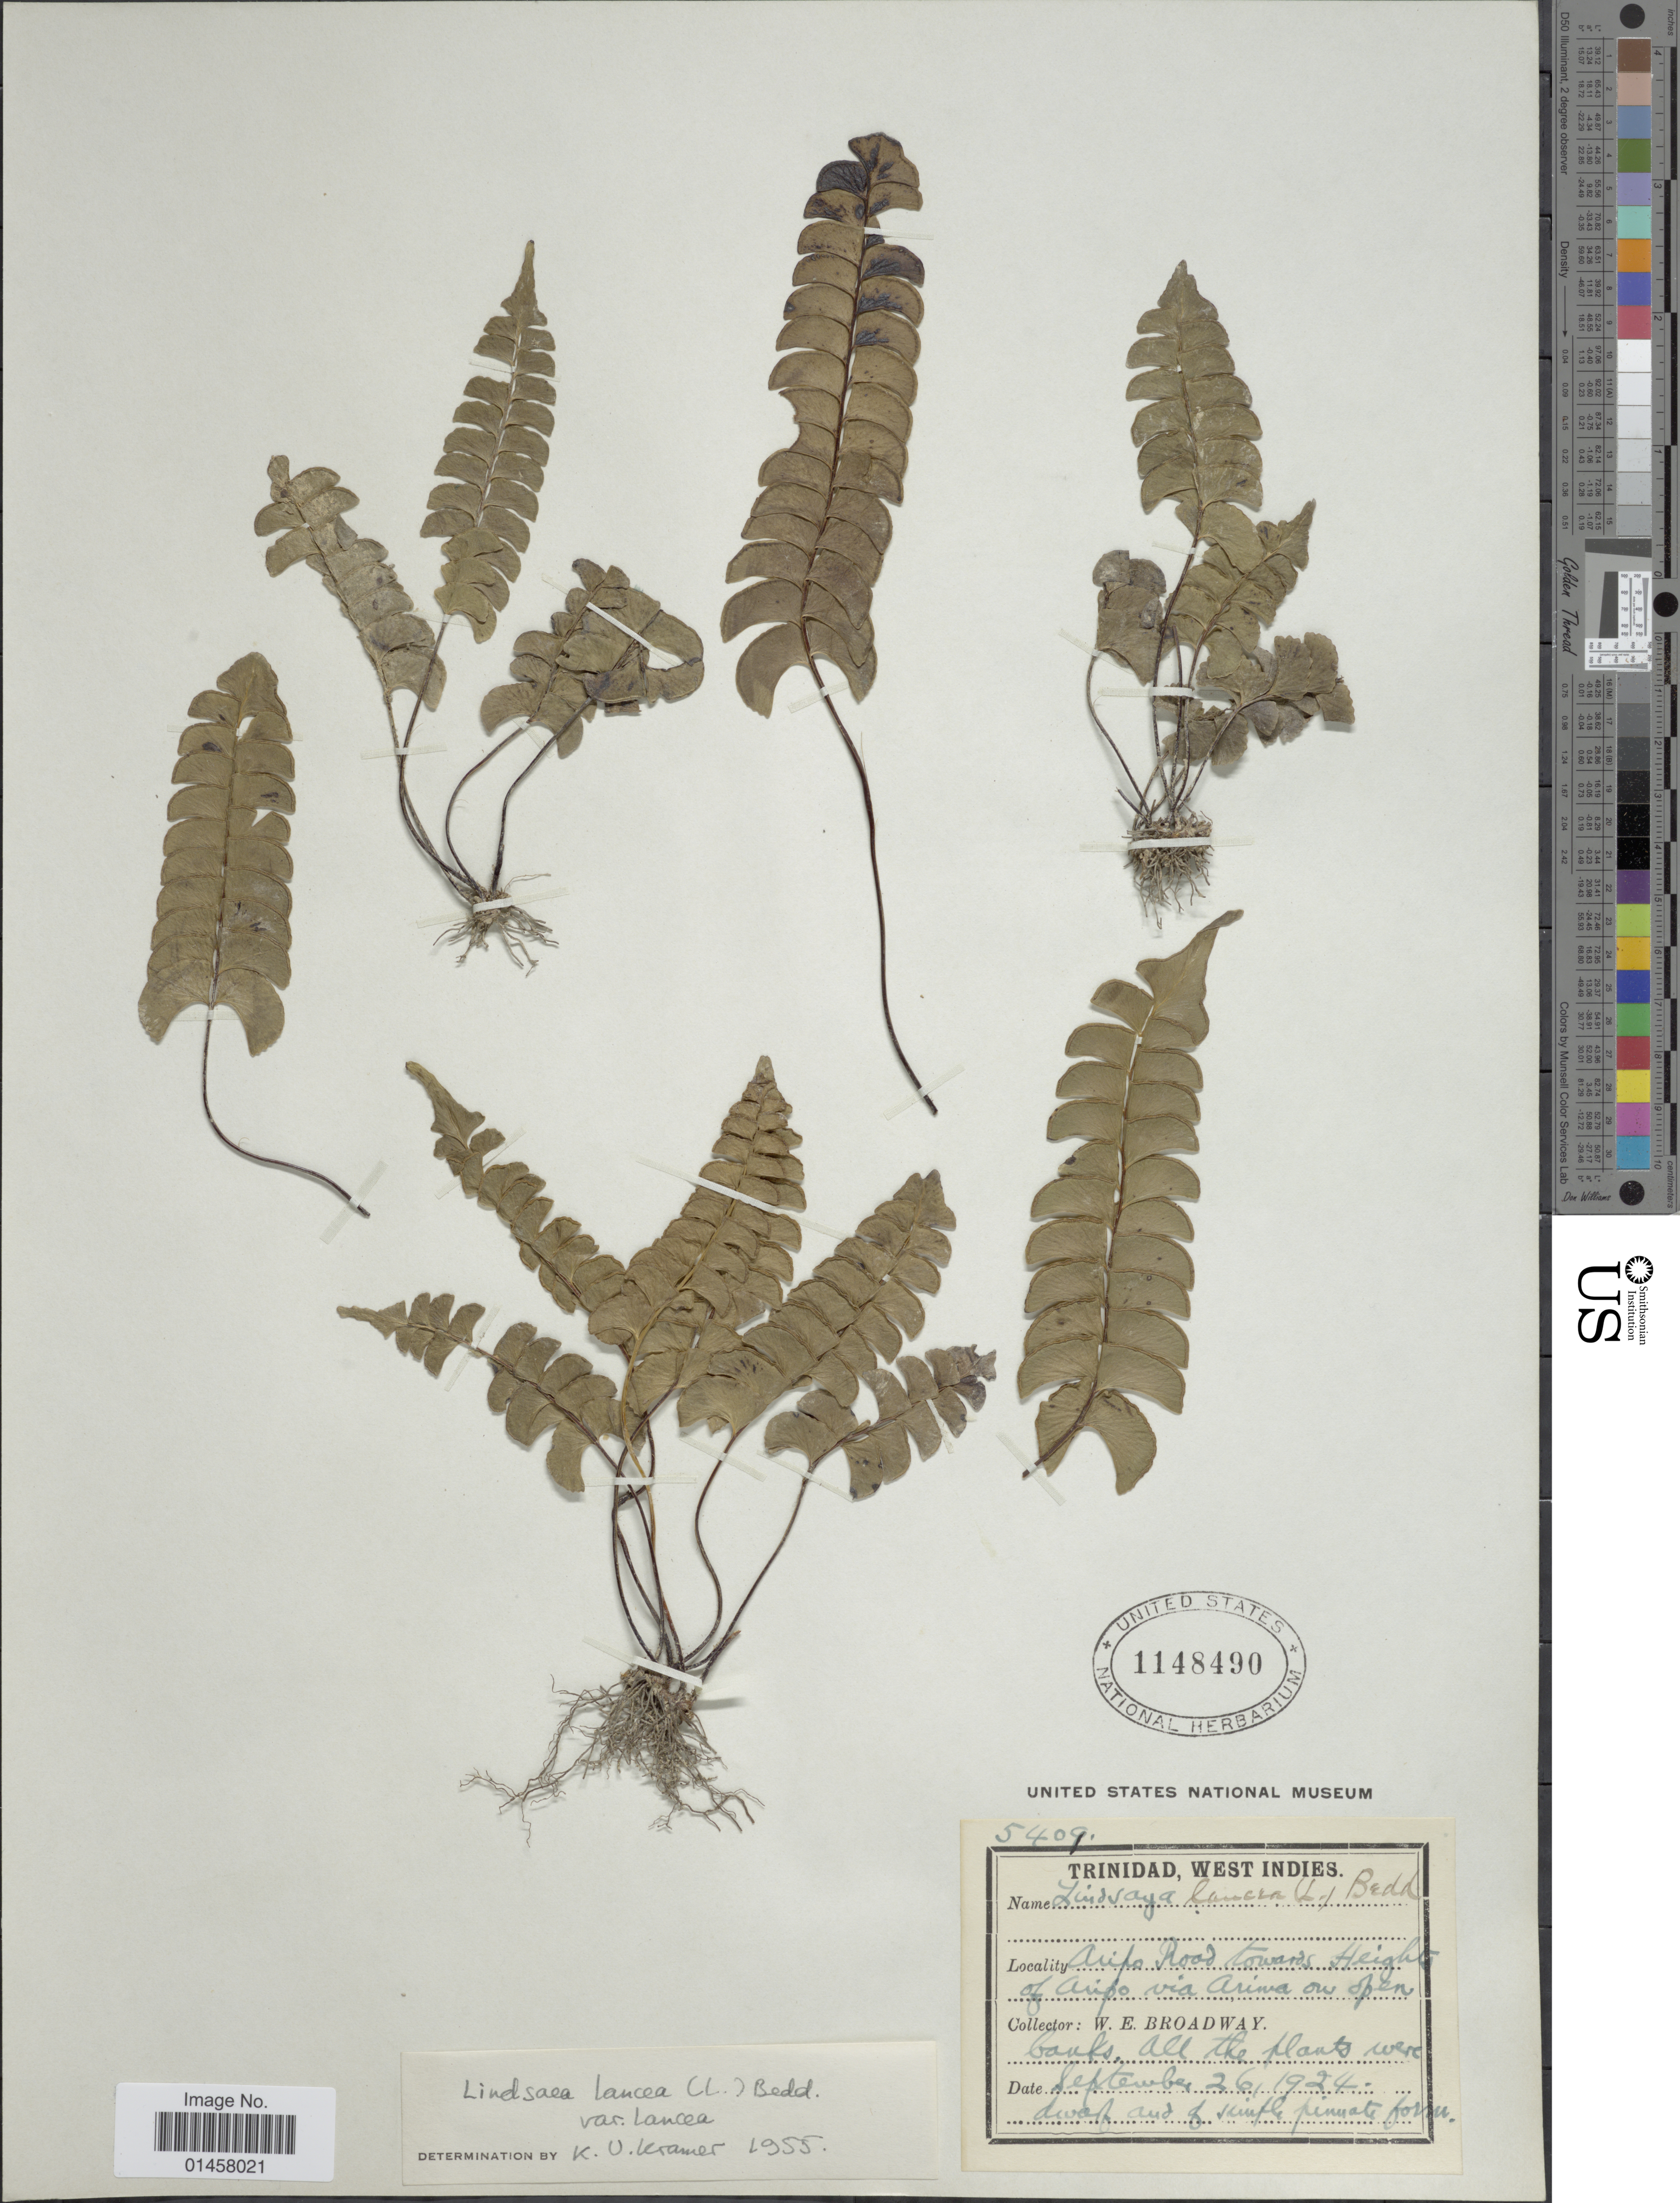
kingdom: Plantae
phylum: Tracheophyta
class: Polypodiopsida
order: Polypodiales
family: Lindsaeaceae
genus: Lindsaea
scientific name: Lindsaea lancea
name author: (L.) Bedd.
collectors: W. E. Broadway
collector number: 5409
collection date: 1924-09-26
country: Trinidad and Tobago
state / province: Trinidad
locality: Aripo Road towards Heights of Aripo via Arima on open banks.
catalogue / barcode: US 1148490